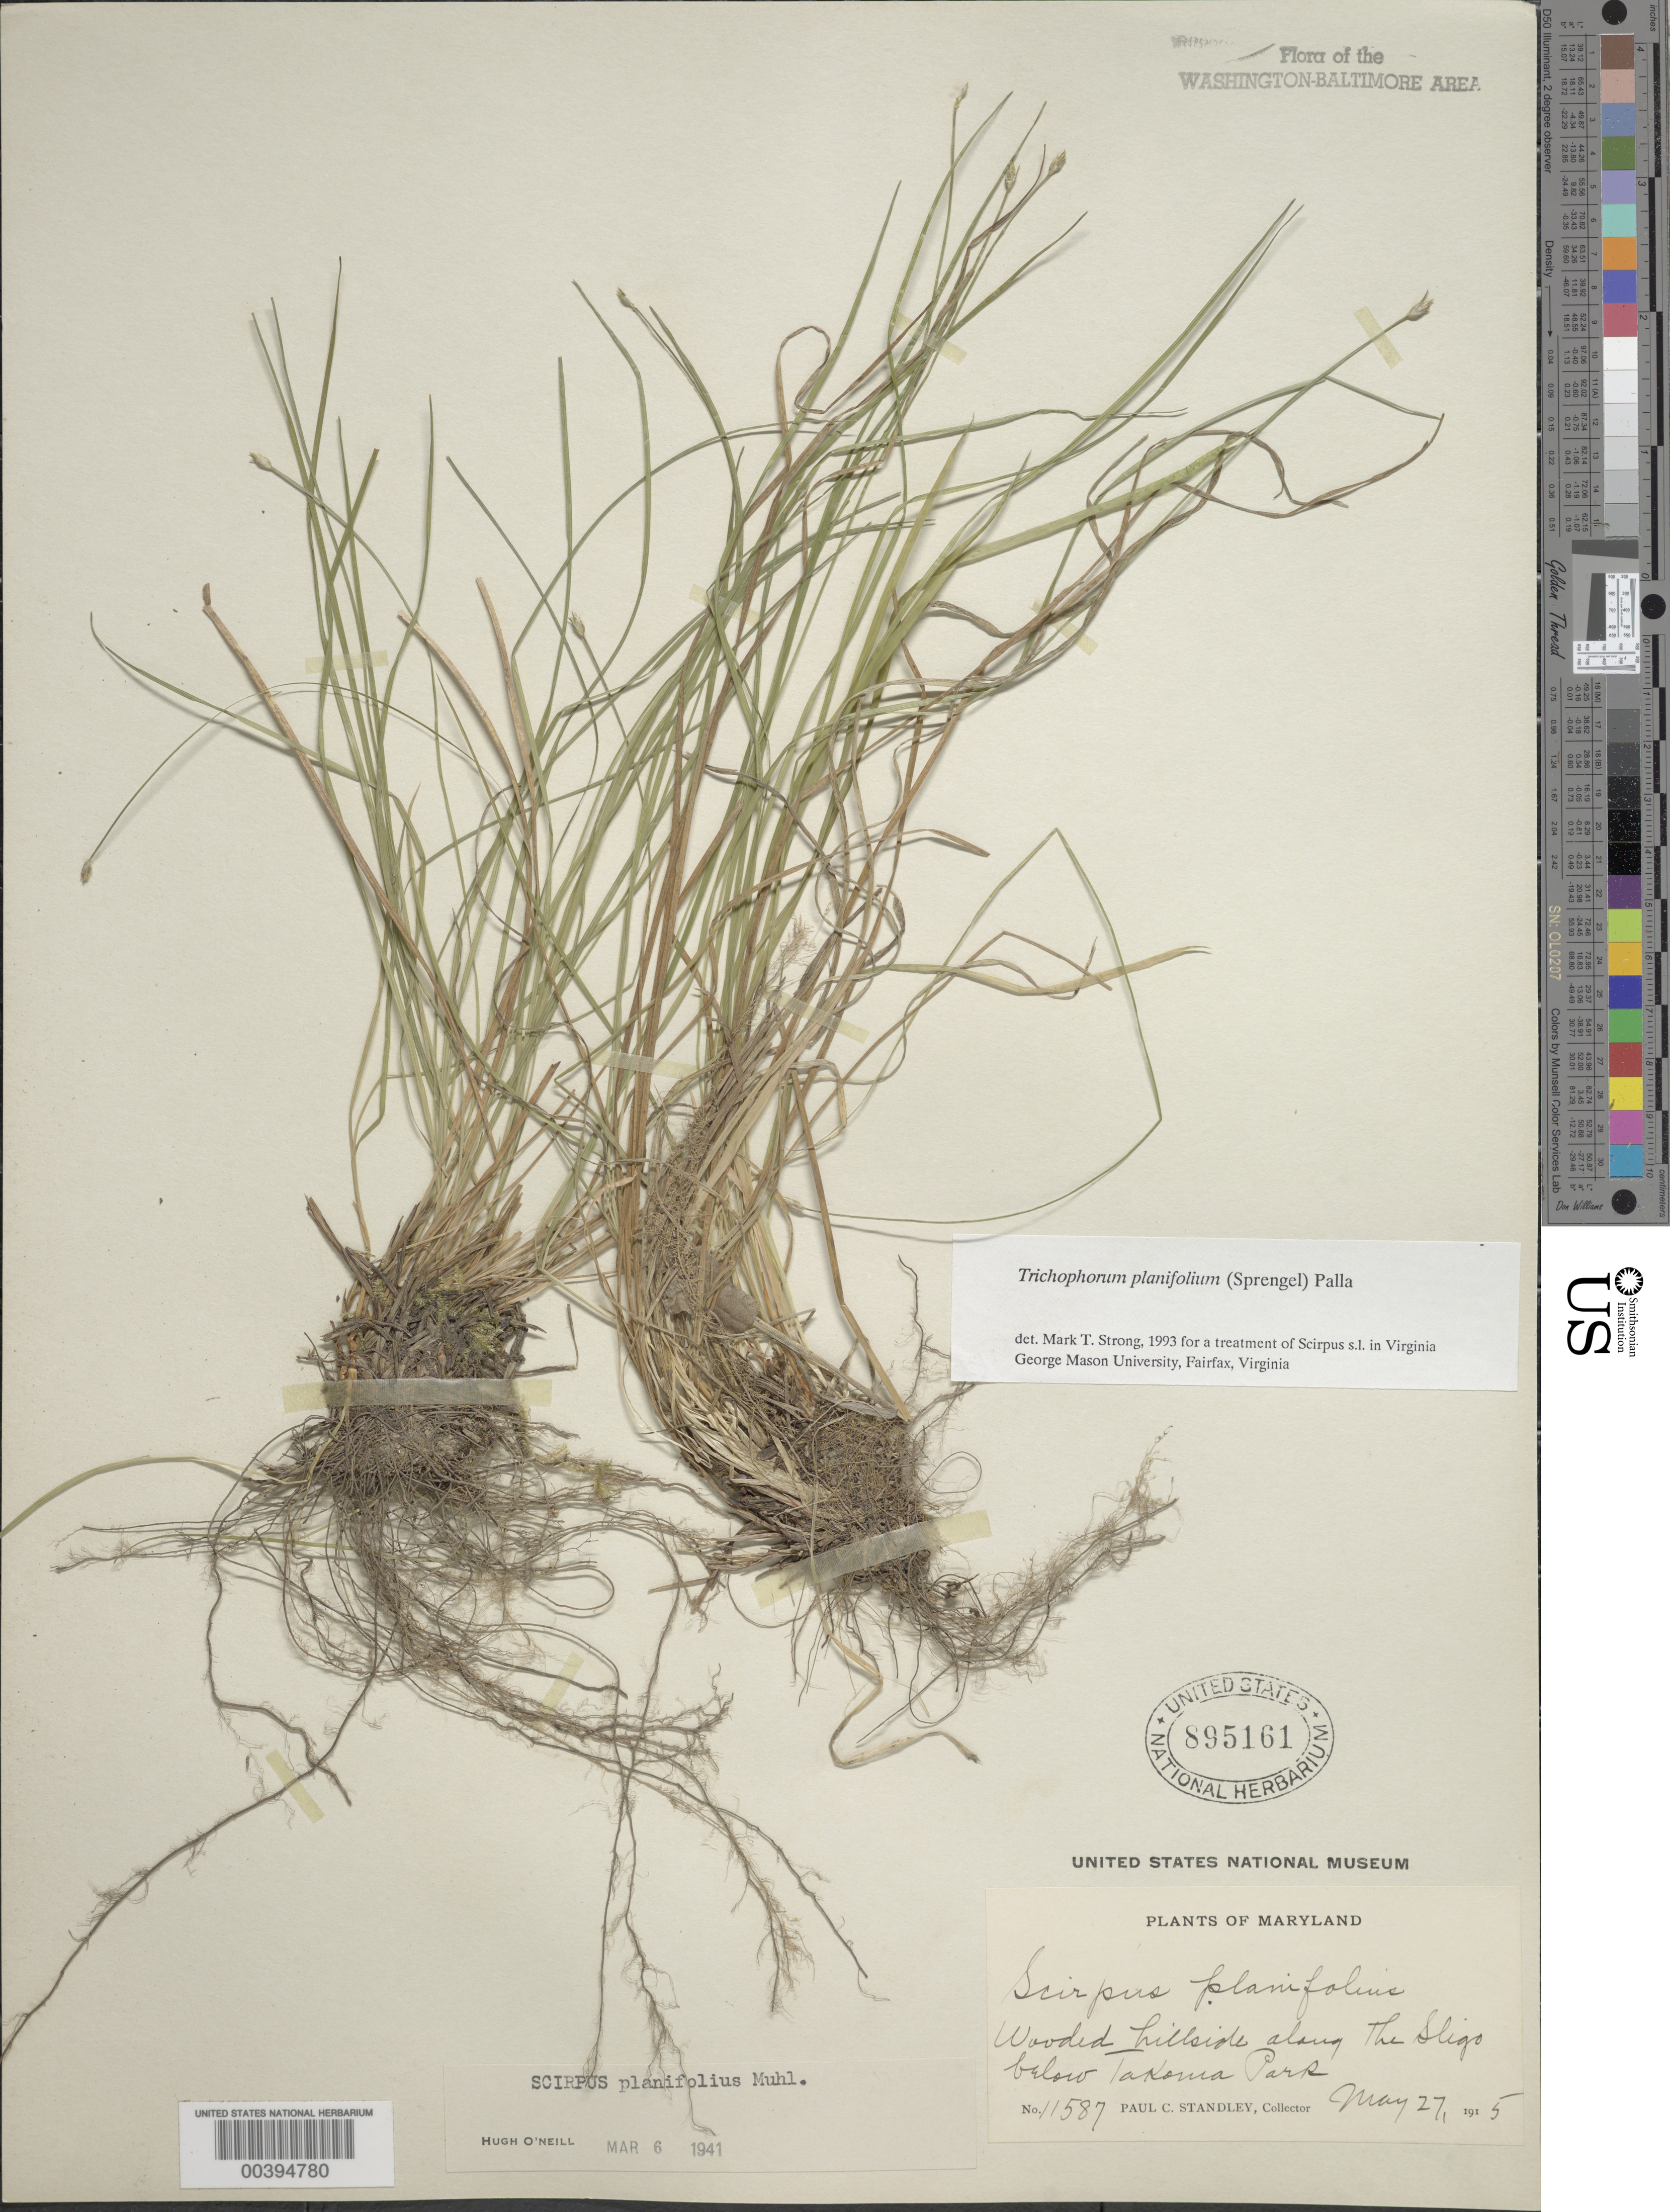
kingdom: Plantae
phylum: Tracheophyta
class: Liliopsida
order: Poales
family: Cyperaceae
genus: Trichophorum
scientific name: Trichophorum planifolium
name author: (Spreng.) Palla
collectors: P. C. Standley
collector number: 11587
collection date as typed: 27 May 1915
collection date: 1915-05-27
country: United States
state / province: Maryland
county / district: Montgomery / Prince George's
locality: Sligo below Takoma Park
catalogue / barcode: US 895161